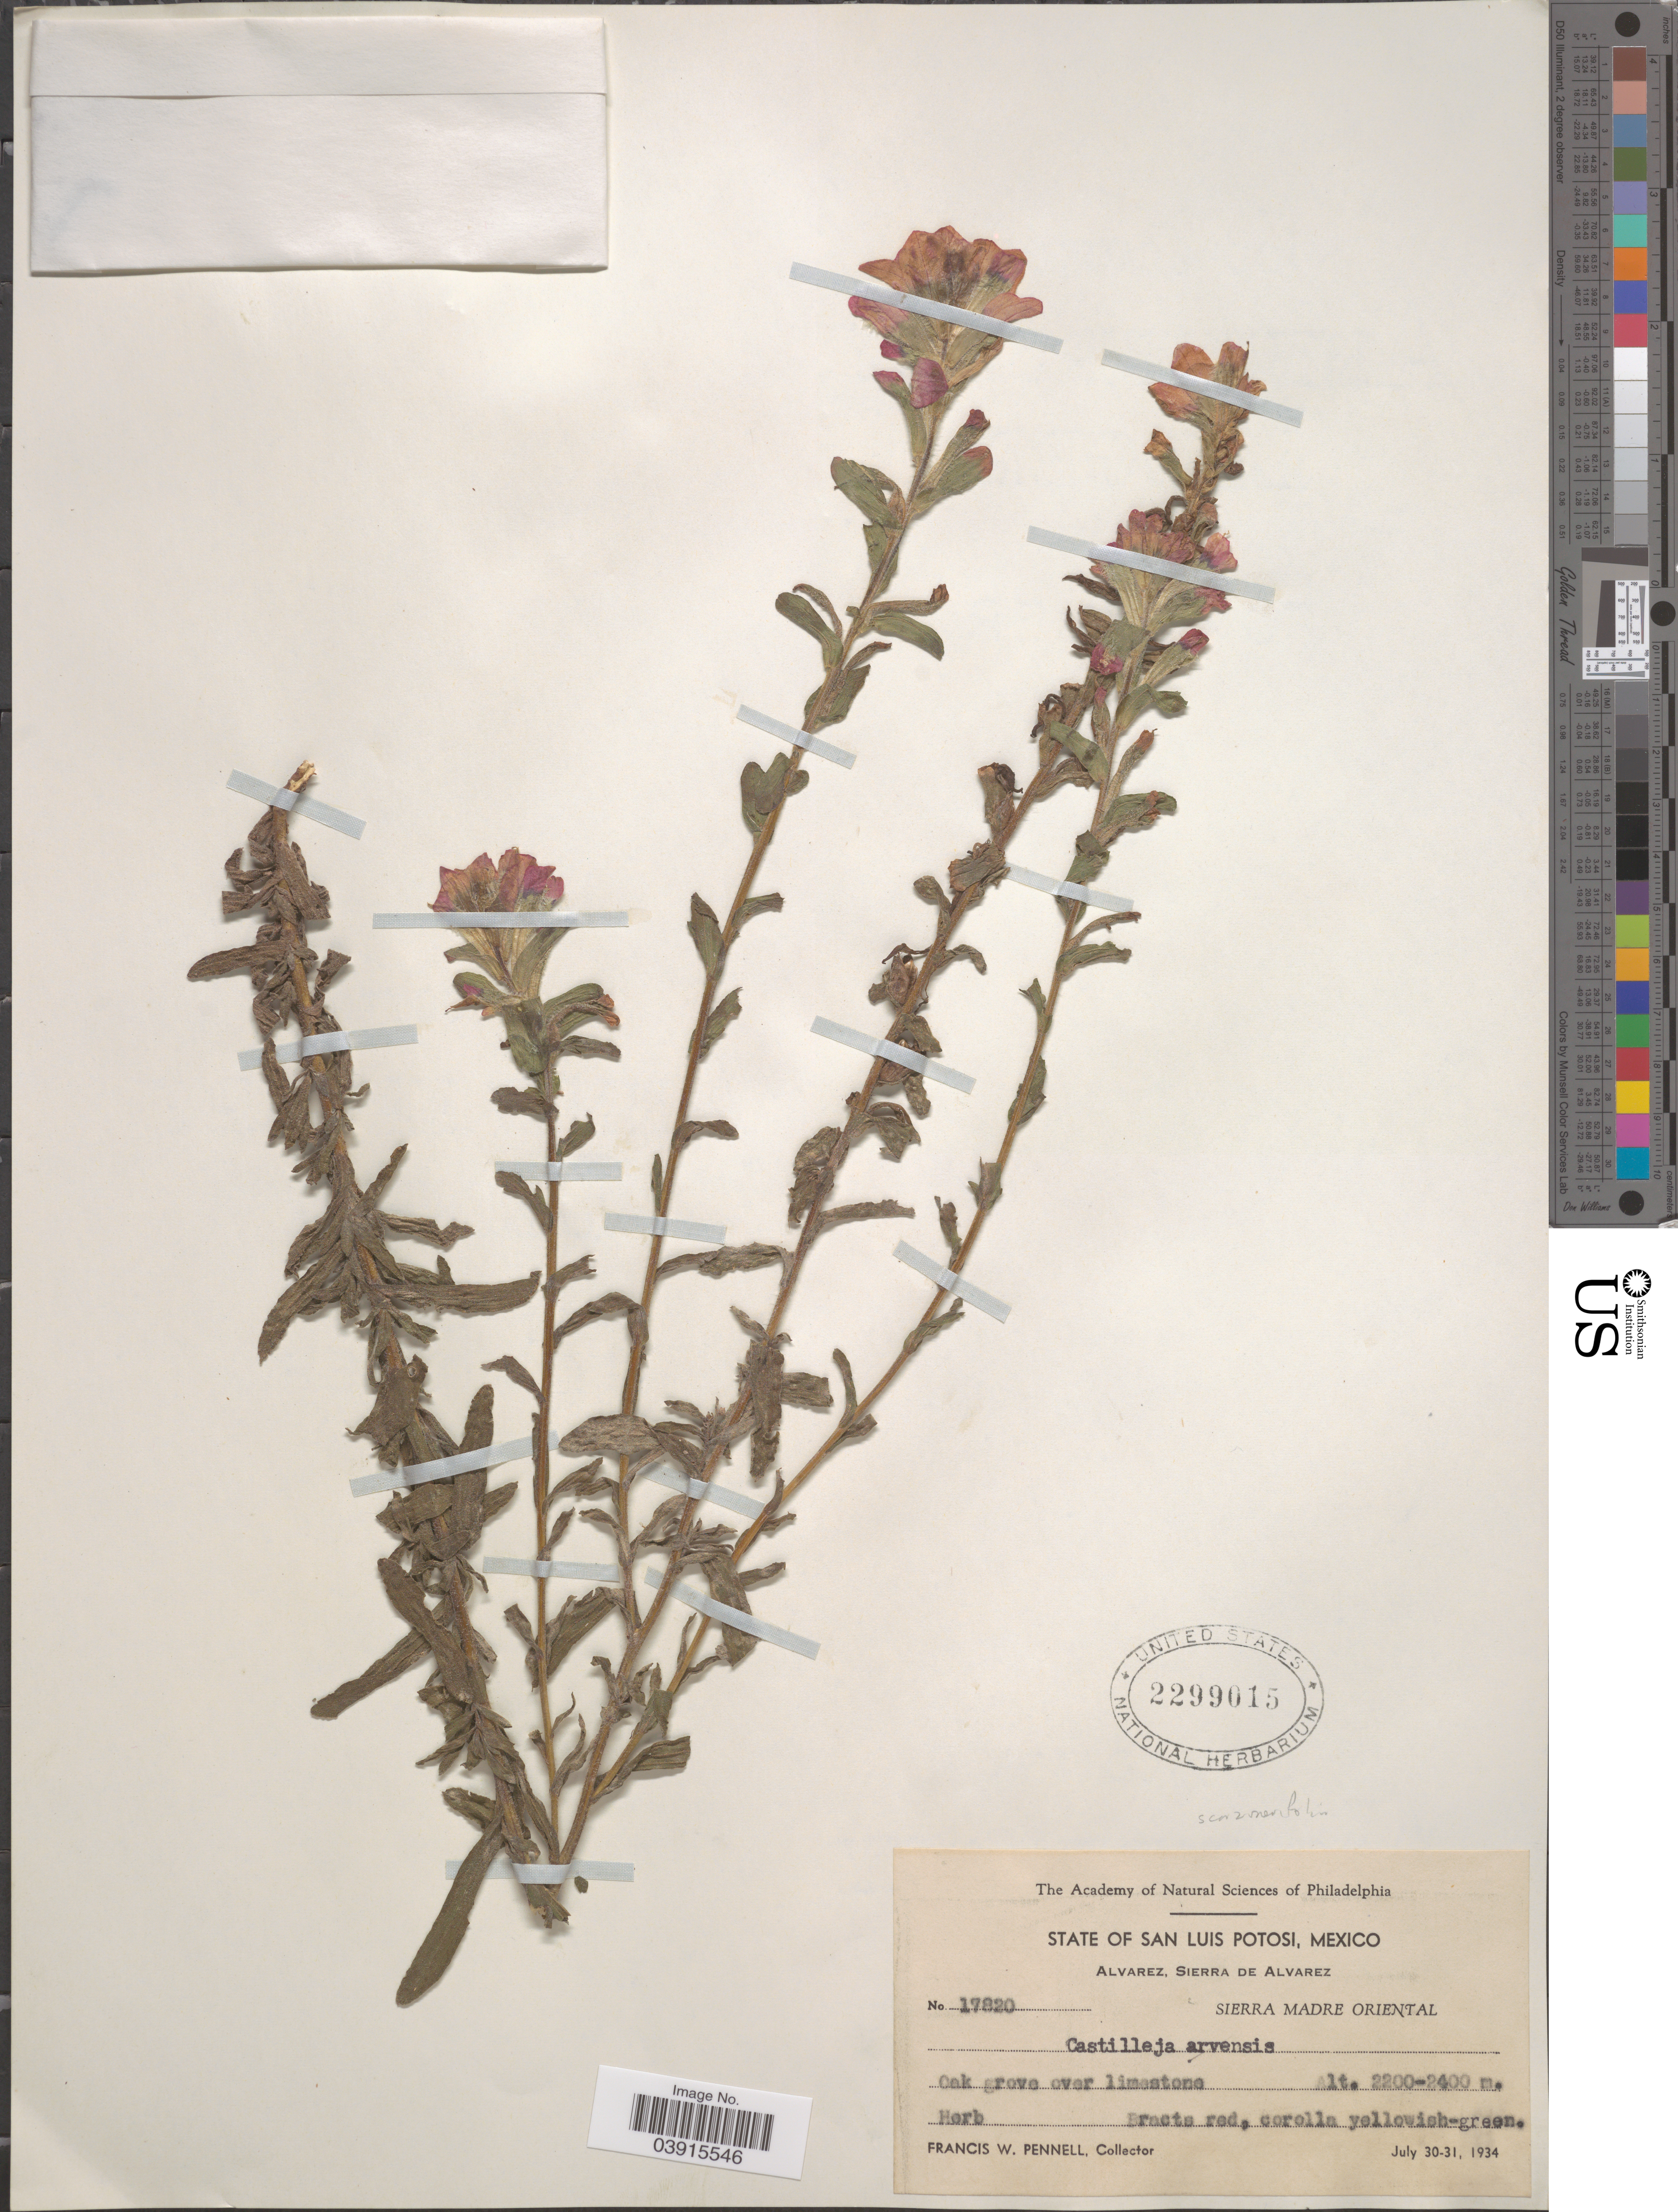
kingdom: Plantae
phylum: Tracheophyta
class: Magnoliopsida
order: Lamiales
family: Orobanchaceae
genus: Castilleja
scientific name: Castilleja scorzonerifolia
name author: Kunth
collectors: F. W. Pennell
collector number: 17820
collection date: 1934-07-30/1934-07-31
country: Mexico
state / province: San Luis Potosí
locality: Alvarez, Sierra de Alvarez. Sierra Madre Oriental.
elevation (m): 2200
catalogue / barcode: US 2299015